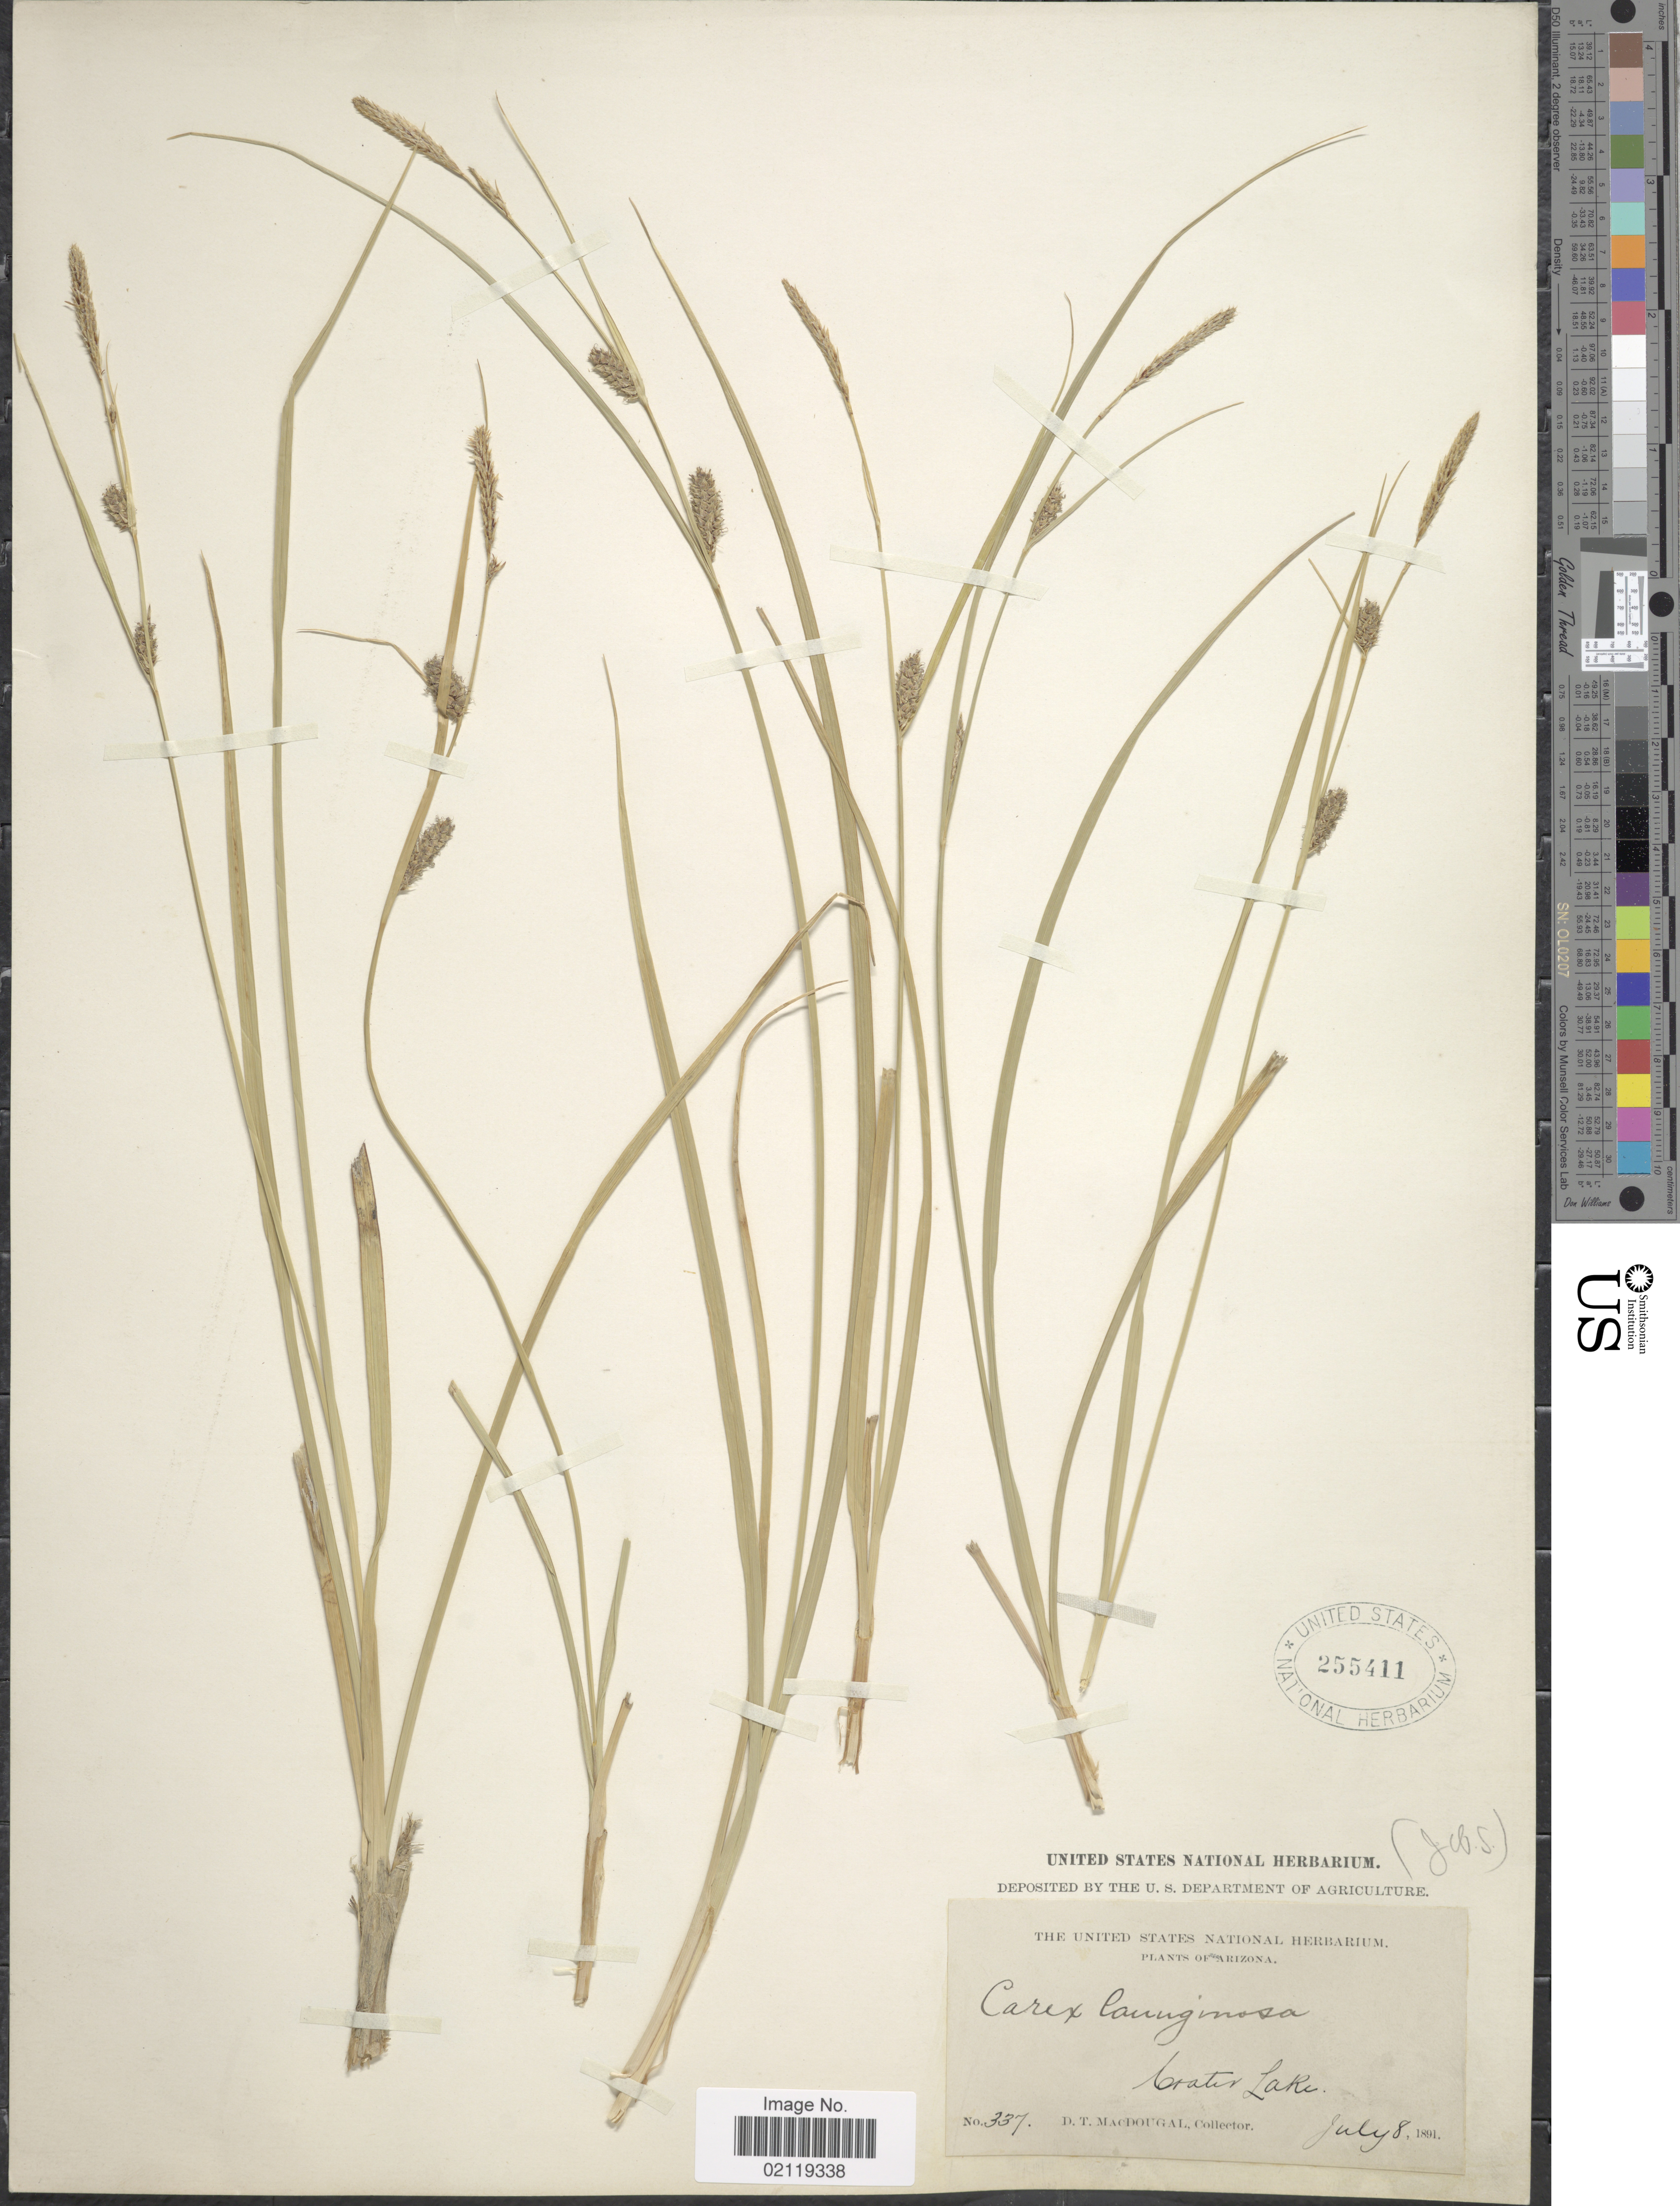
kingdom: Plantae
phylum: Tracheophyta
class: Liliopsida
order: Poales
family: Cyperaceae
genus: Carex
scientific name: Carex pellita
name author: Muhl. ex Willd.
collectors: D. T. MacDougal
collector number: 337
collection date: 1891-07-08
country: United States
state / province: Arizona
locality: Crater Lake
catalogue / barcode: US 255411